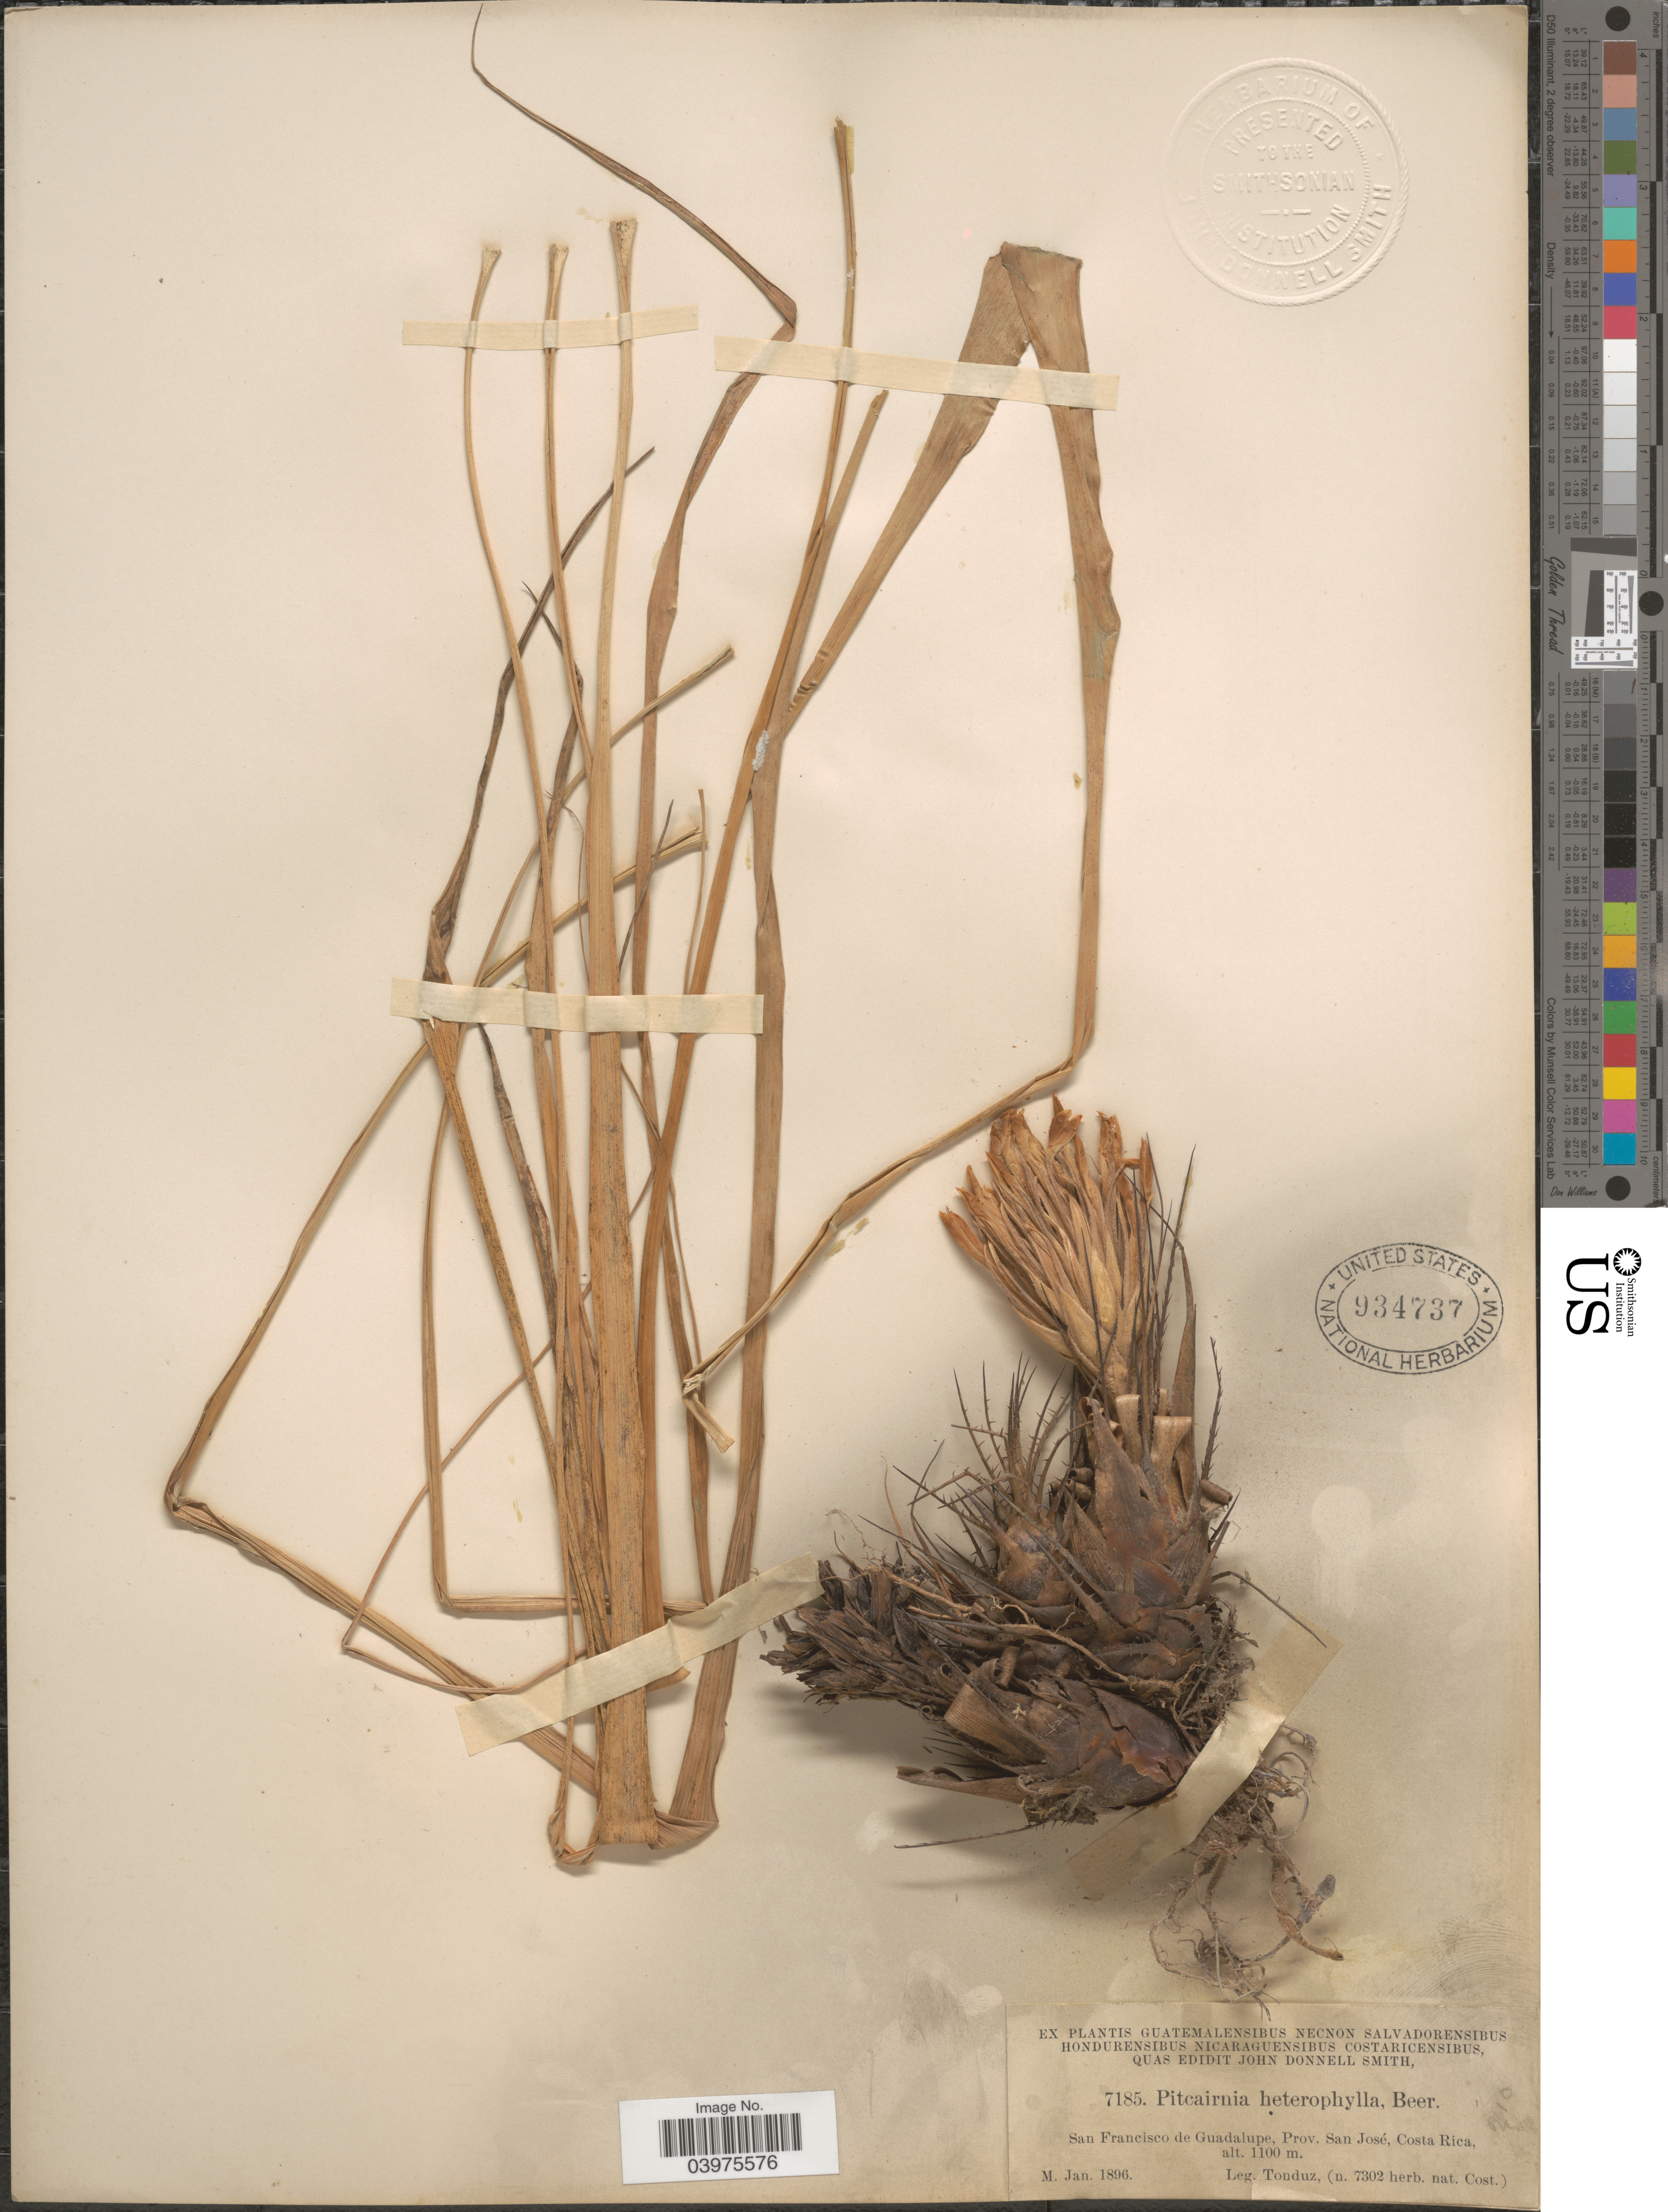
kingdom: Plantae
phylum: Tracheophyta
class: Liliopsida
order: Poales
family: Bromeliaceae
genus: Pitcairnia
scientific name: Pitcairnia heterophylla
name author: (Lindl.) Beer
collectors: Tonduz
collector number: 7185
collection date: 1896-01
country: Costa Rica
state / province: San José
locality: San Francisco de Guadalupe.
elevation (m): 1100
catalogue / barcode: US 934737